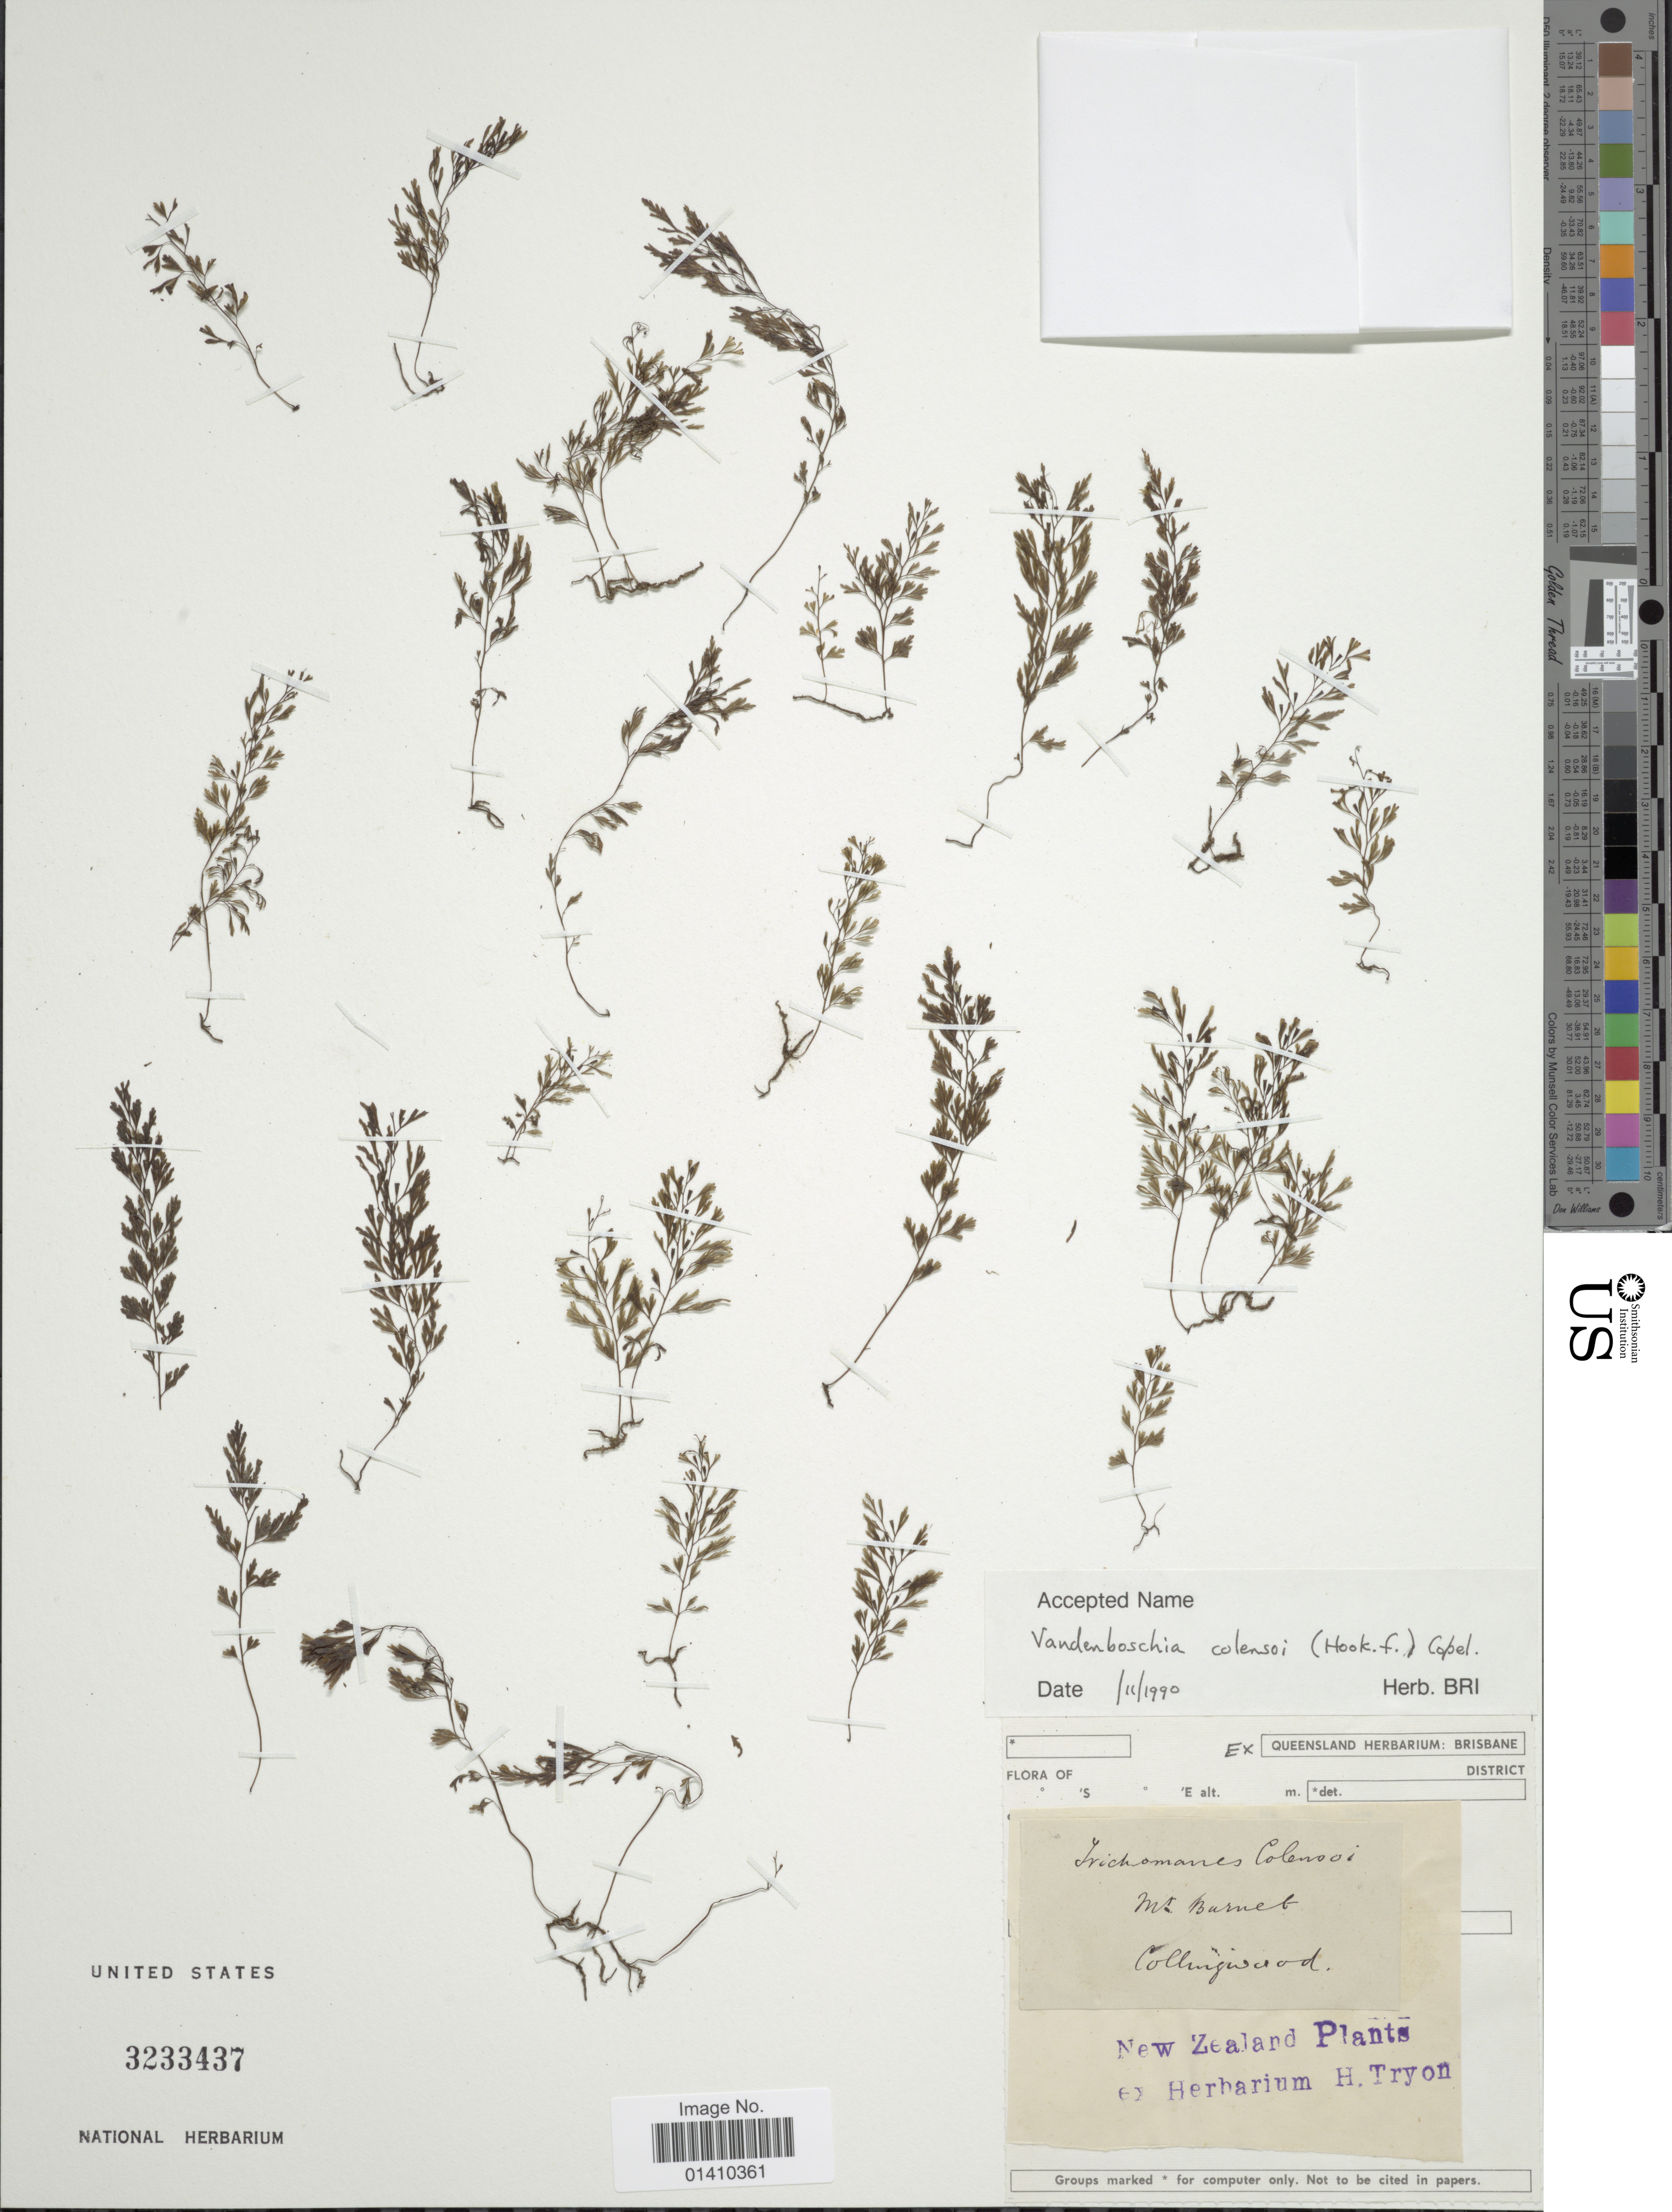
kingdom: Plantae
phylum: Tracheophyta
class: Polypodiopsida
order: Hymenophyllales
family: Hymenophyllaceae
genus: Polyphlebium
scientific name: Polyphlebium colensoi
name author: (Hook. f.) Ebihara & K. Iwats.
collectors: ex herb. H. Tyron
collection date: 1990-11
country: New Zealand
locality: Mt. Burnet [Burnett], Collingwood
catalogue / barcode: US 3233437